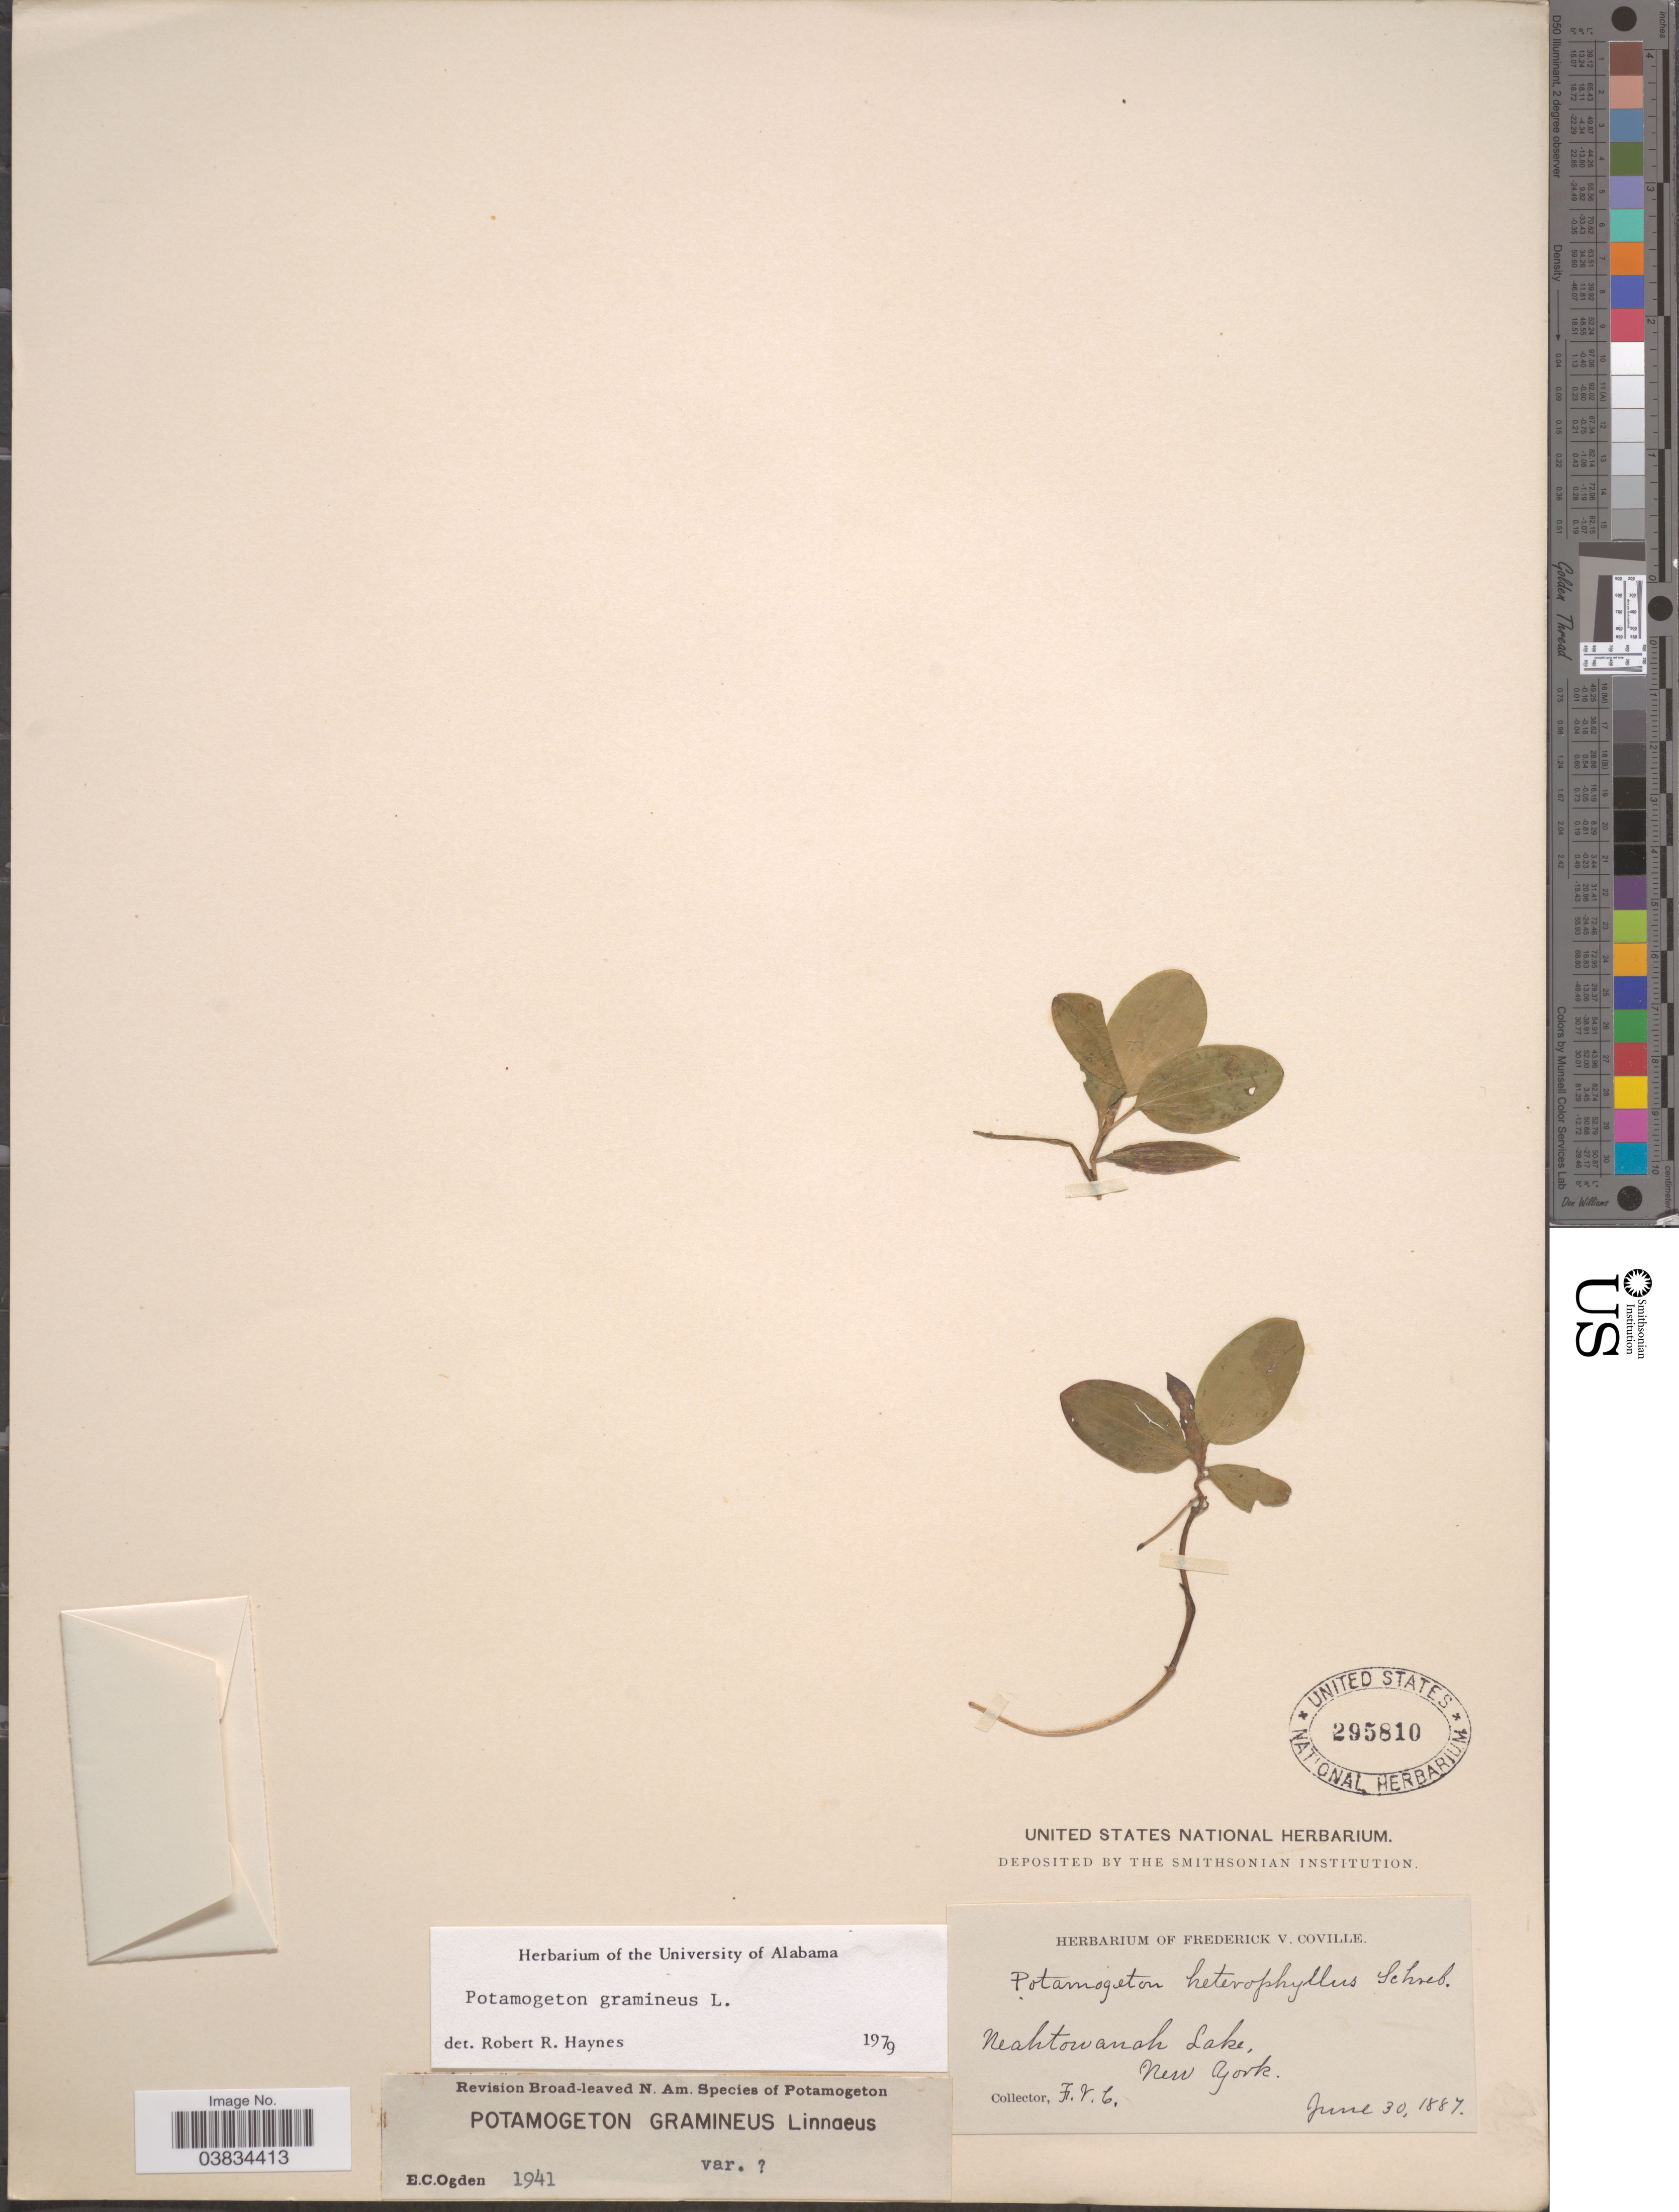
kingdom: Plantae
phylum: Tracheophyta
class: Liliopsida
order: Alismatales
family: Potamogetonaceae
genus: Potamogeton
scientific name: Potamogeton gramineus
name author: L.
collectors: F. V. Coville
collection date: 1887-06-30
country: United States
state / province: New York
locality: Neahtowanah Lake.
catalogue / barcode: US 295810